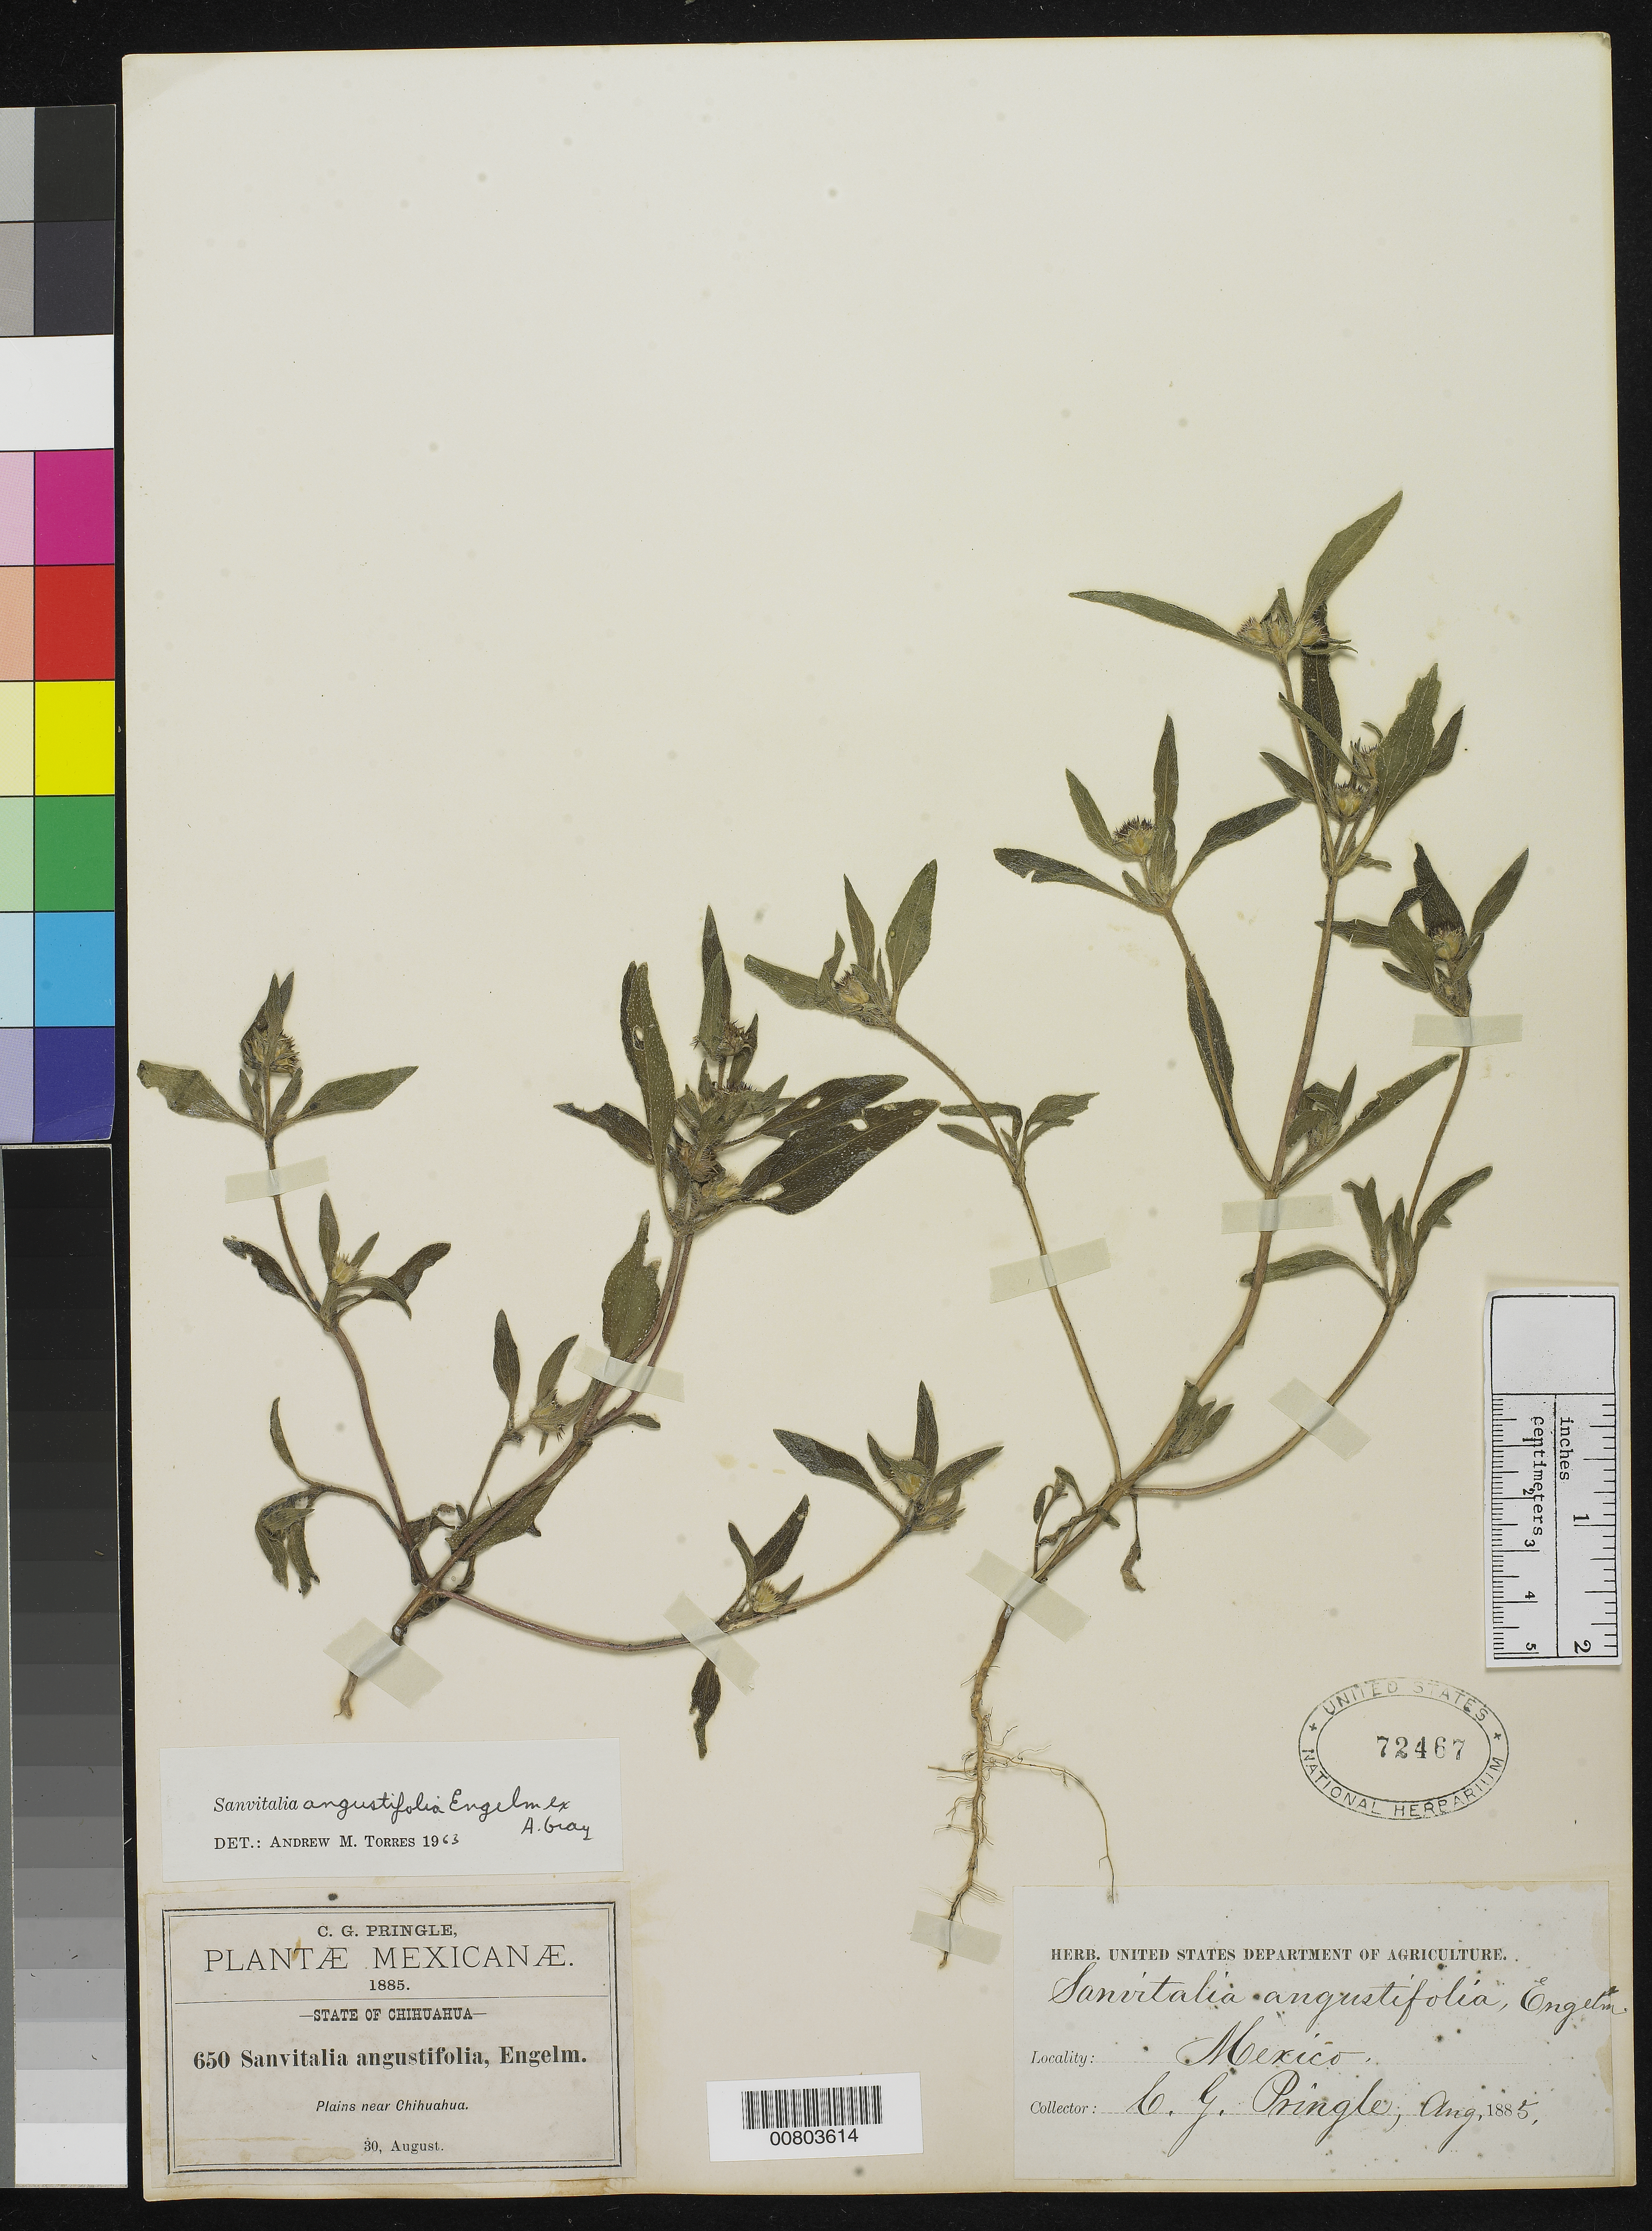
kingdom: Plantae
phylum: Tracheophyta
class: Magnoliopsida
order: Asterales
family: Asteraceae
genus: Sanvitalia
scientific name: Sanvitalia angustifolia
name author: Engelm. ex A. Gray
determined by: Skibicki, Samuel V.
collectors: C. G. Pringle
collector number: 650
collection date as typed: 30 Aug 1885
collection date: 1885-08-30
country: Mexico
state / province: Chihuahua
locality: Plains near Chihuahua.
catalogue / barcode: US 72467